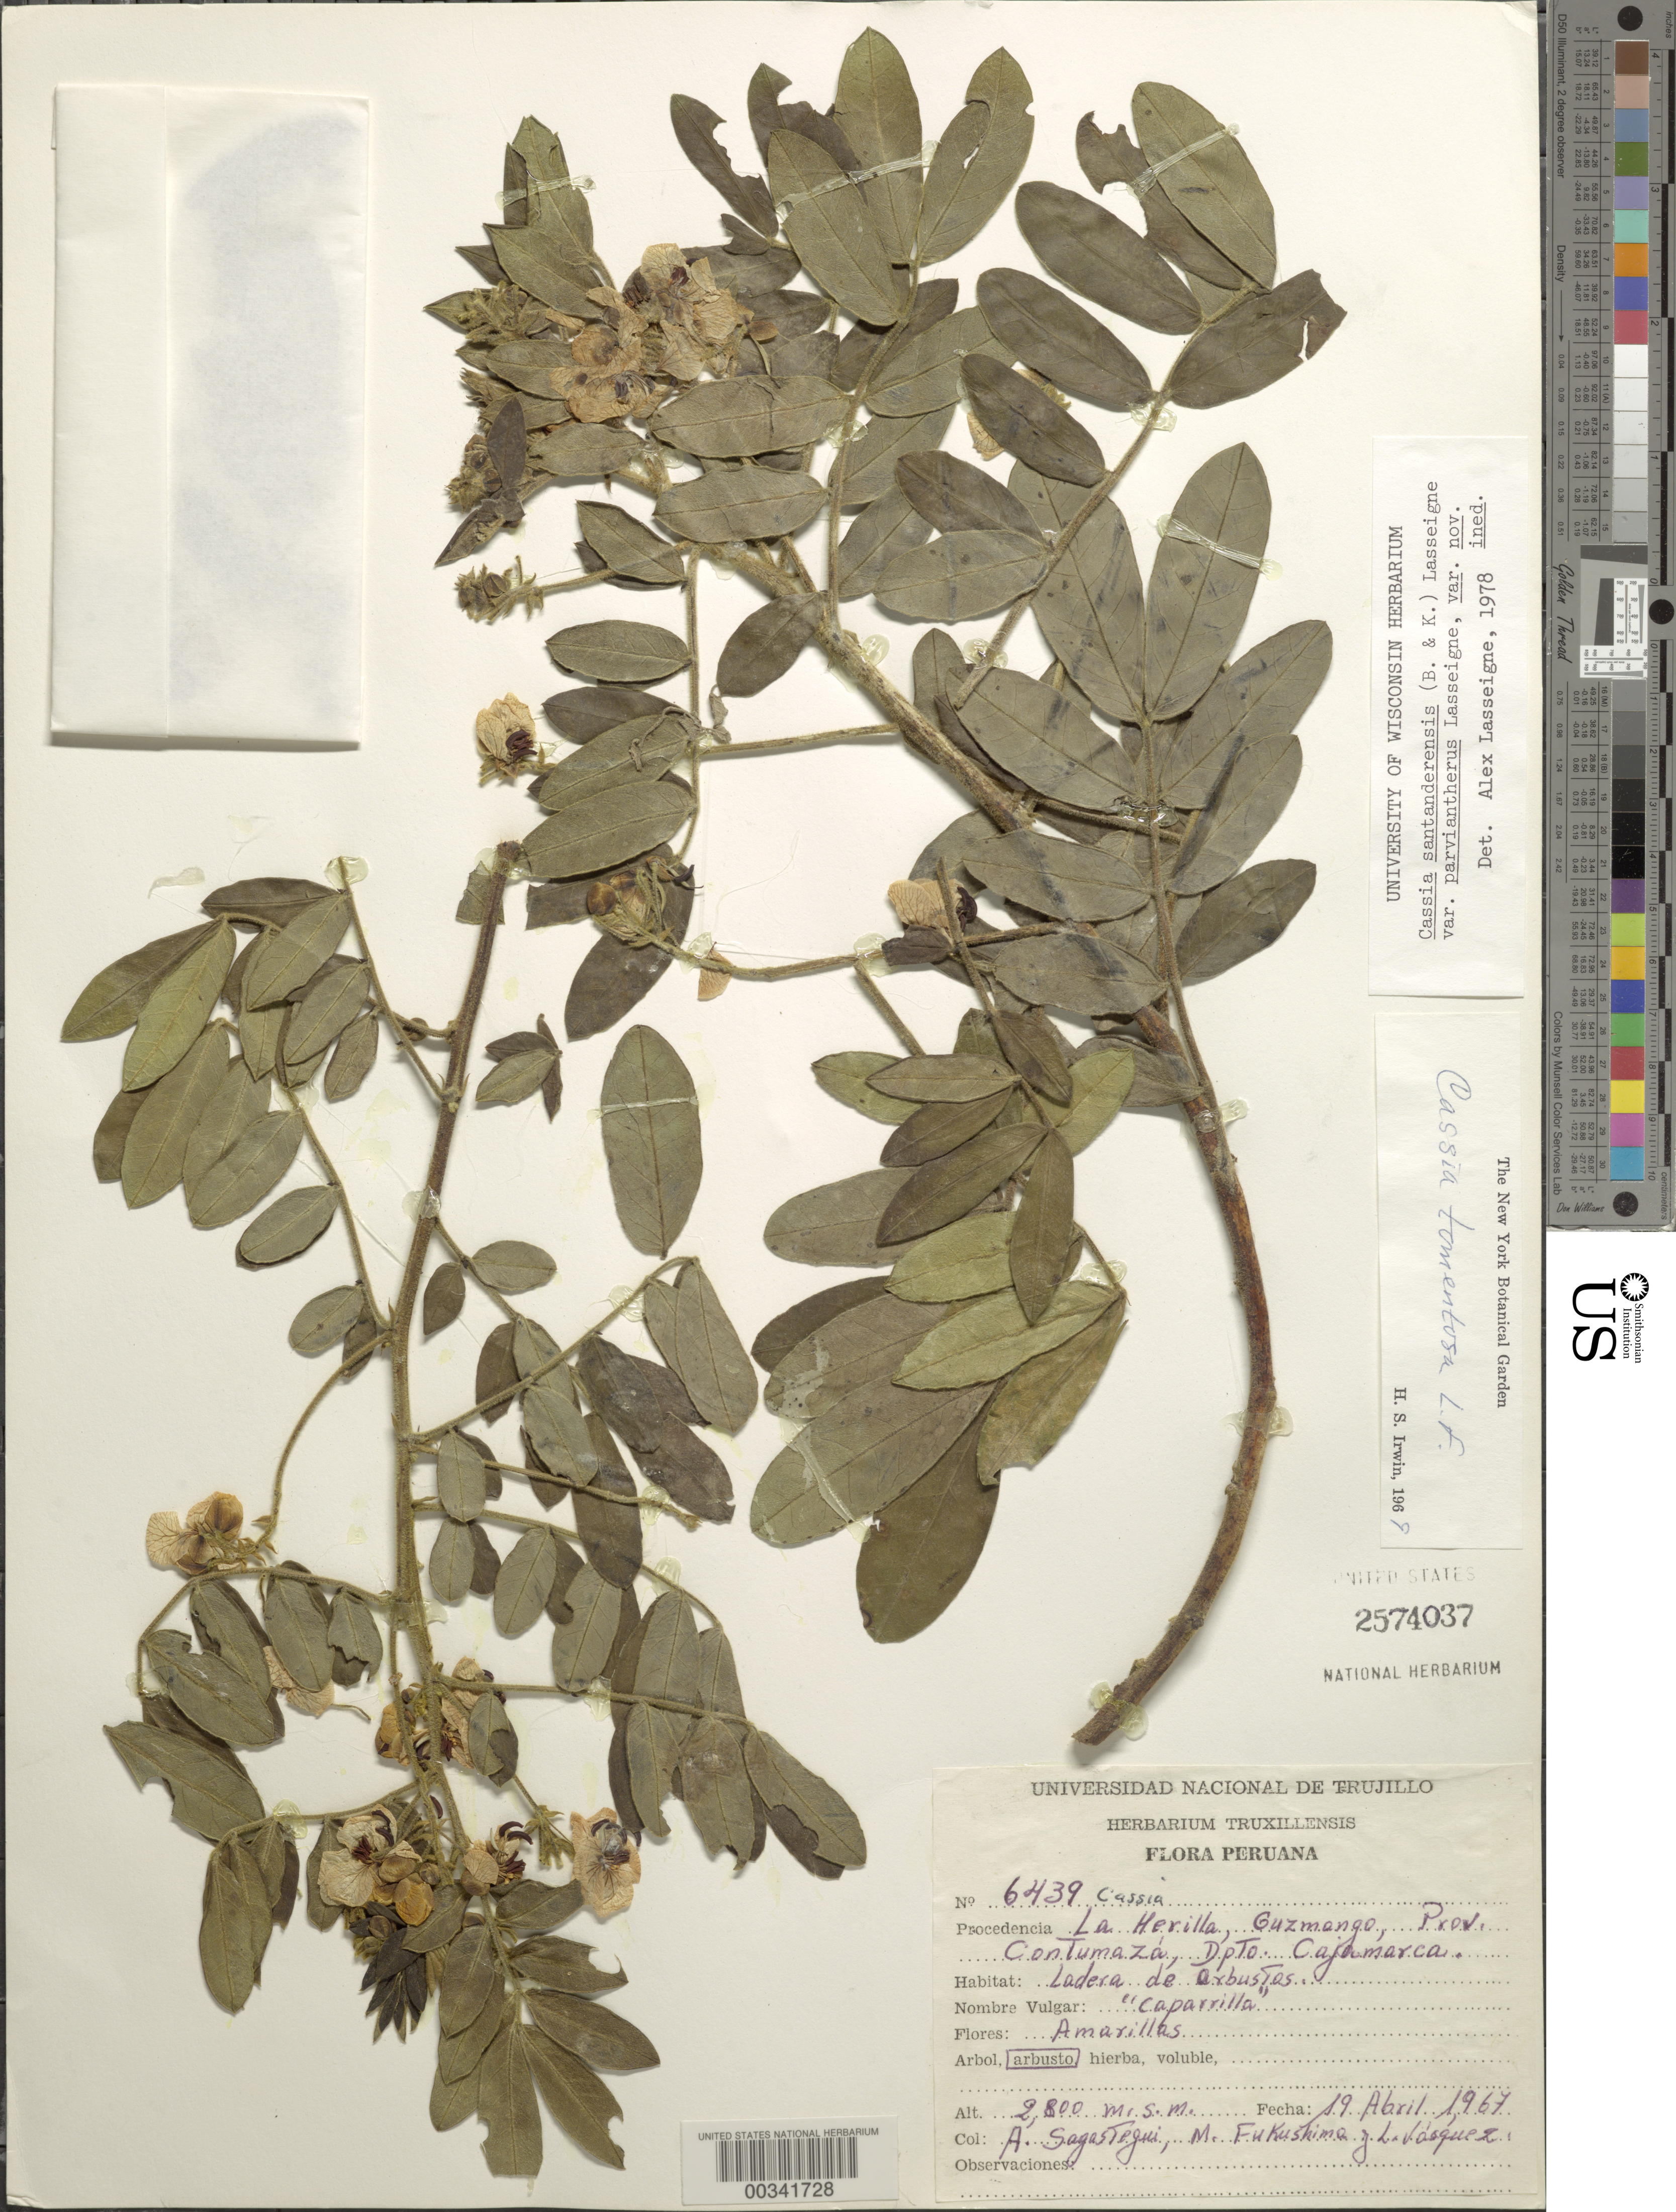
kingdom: Plantae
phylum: Tracheophyta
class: Magnoliopsida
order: Fabales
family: Fabaceae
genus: Senna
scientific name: Senna santanderensis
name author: (Britton & Killip) H.S. Irwin & Barneby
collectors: A. Sagástegui A., M. Fukushima & L. Vasquez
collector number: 6439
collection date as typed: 19 Apr 1967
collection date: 1967-04-19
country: Peru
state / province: Cajamarca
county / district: Contumazá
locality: La Herilla, Guzmongo [?]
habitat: Ladera de arbustos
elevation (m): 2800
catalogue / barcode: US 2574037